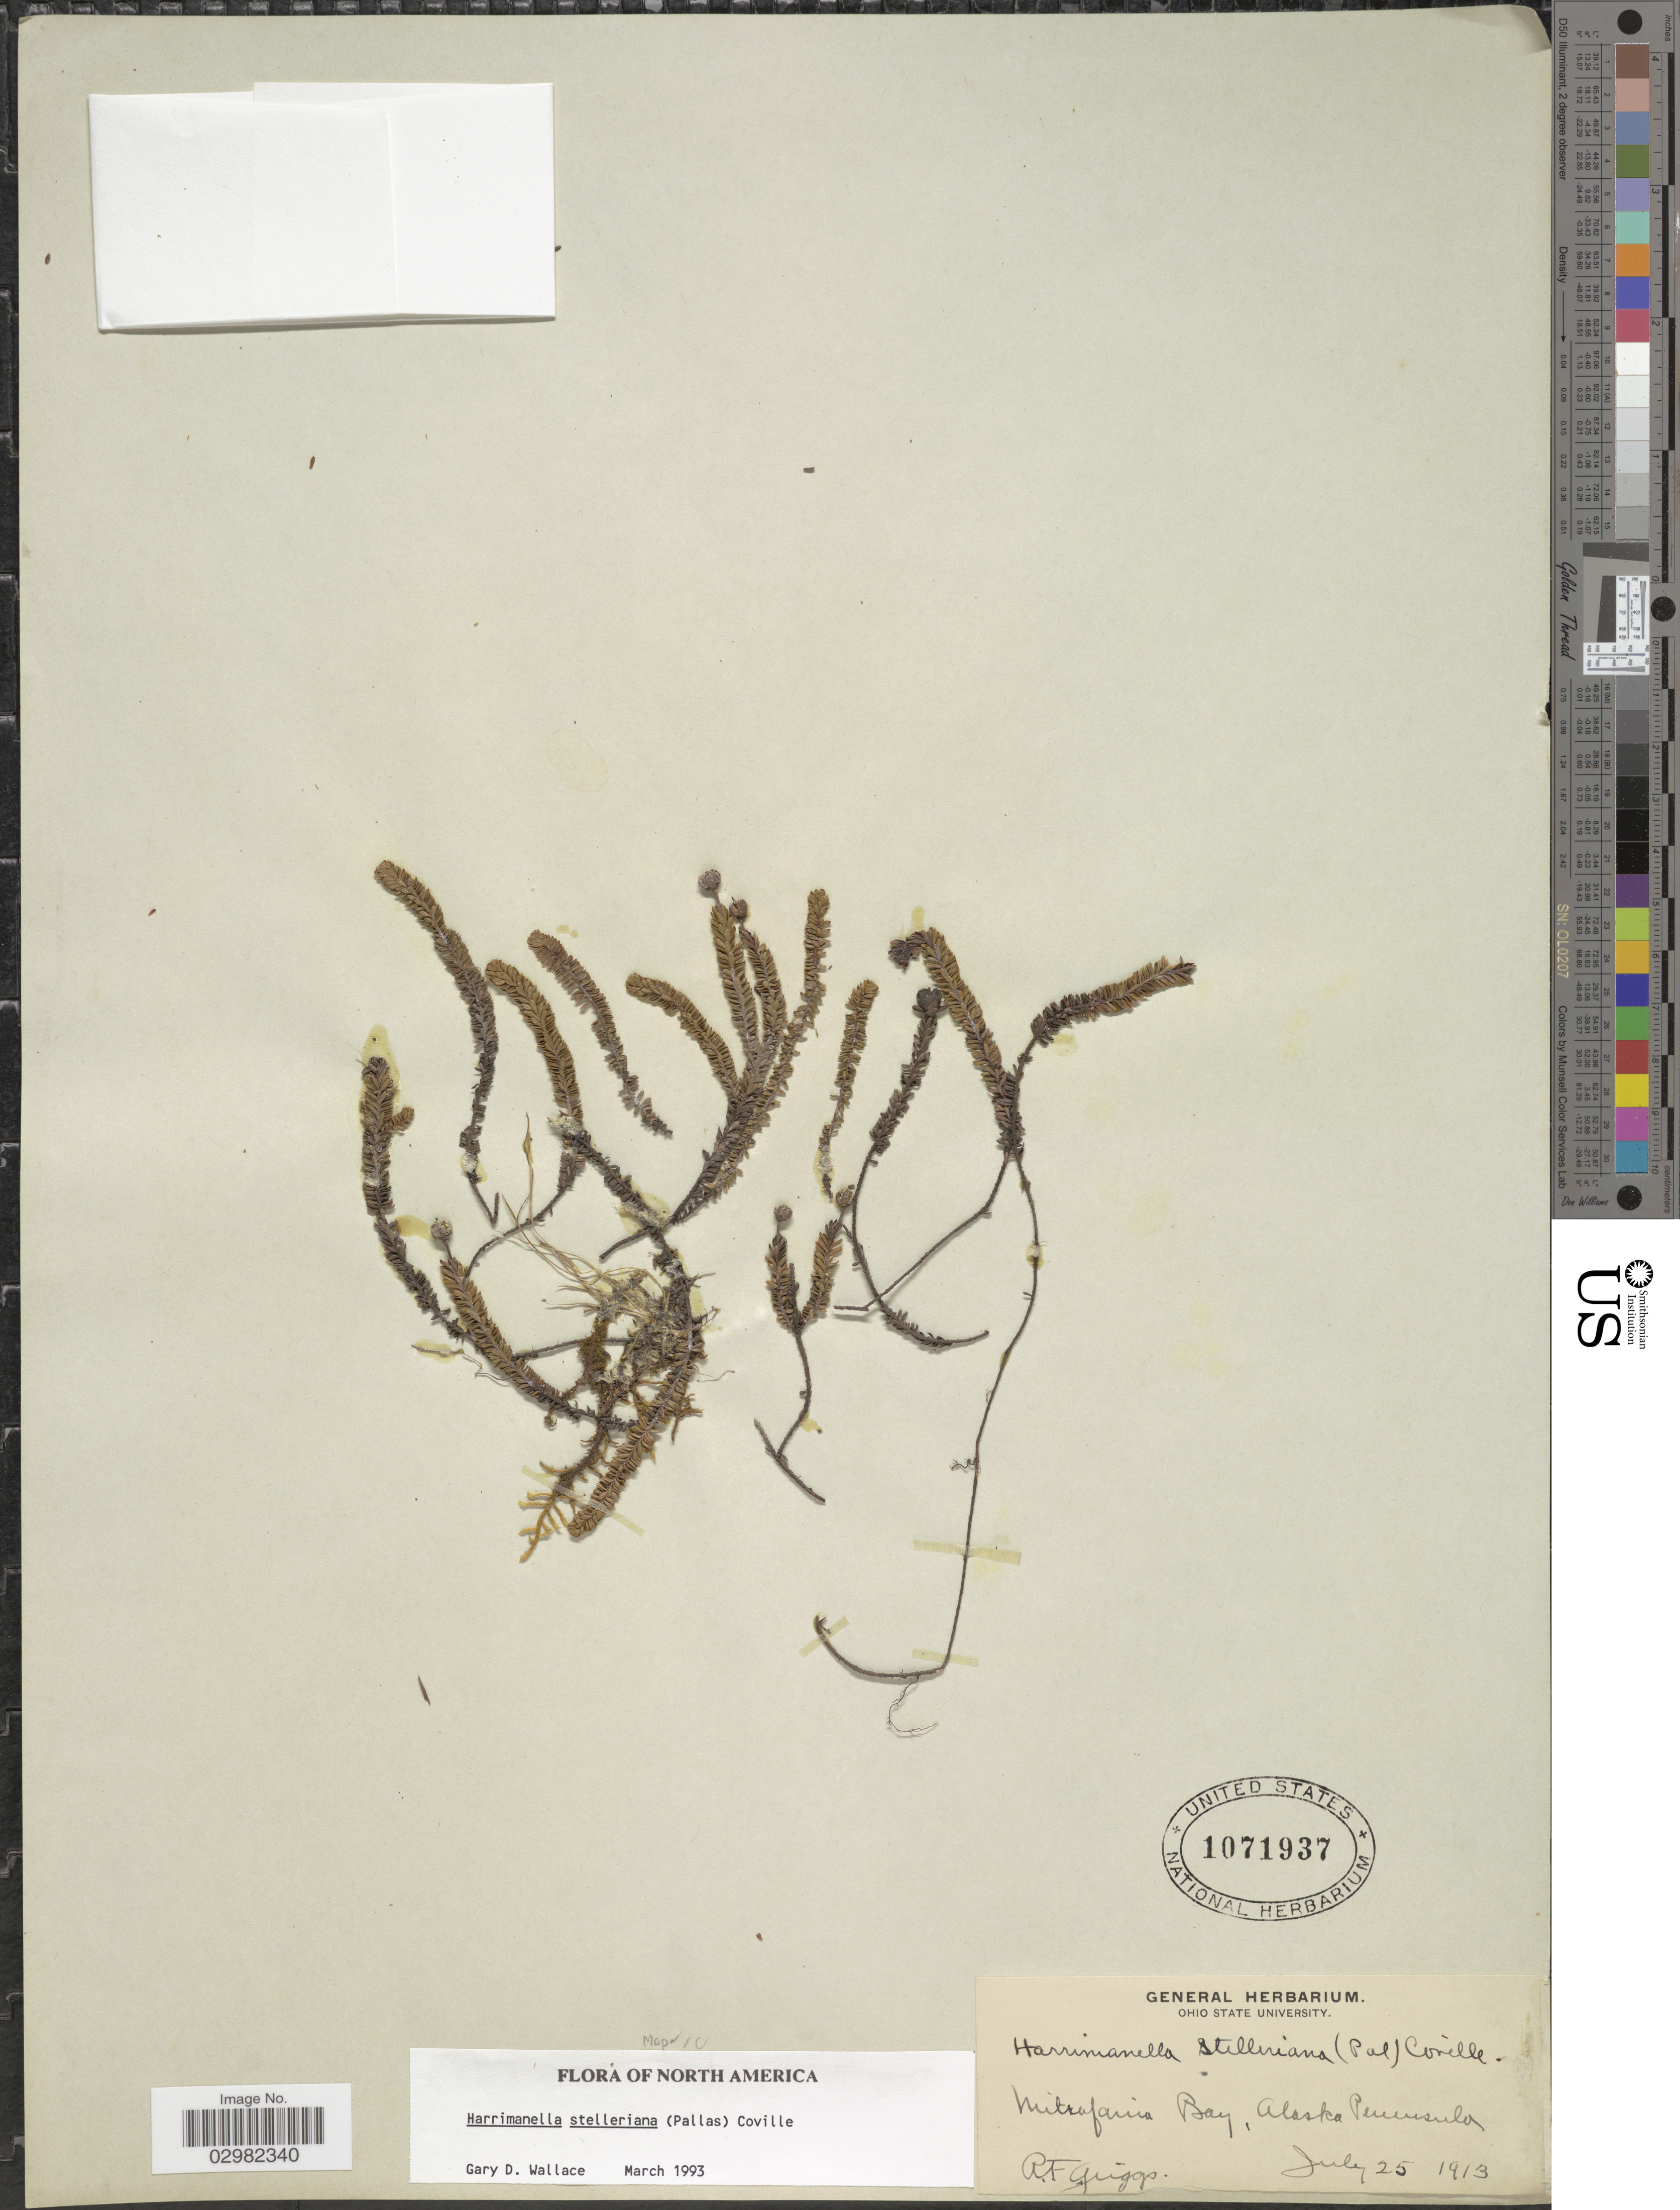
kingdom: Plantae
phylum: Tracheophyta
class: Magnoliopsida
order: Ericales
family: Ericaceae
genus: Harrimanella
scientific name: Harrimanella stelleriana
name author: (Pall.) Coville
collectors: R. F. Griggs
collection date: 1913-07-25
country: United States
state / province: Alaska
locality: Mitrafania Bay, Alaska Peninsula.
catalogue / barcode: US 1071937